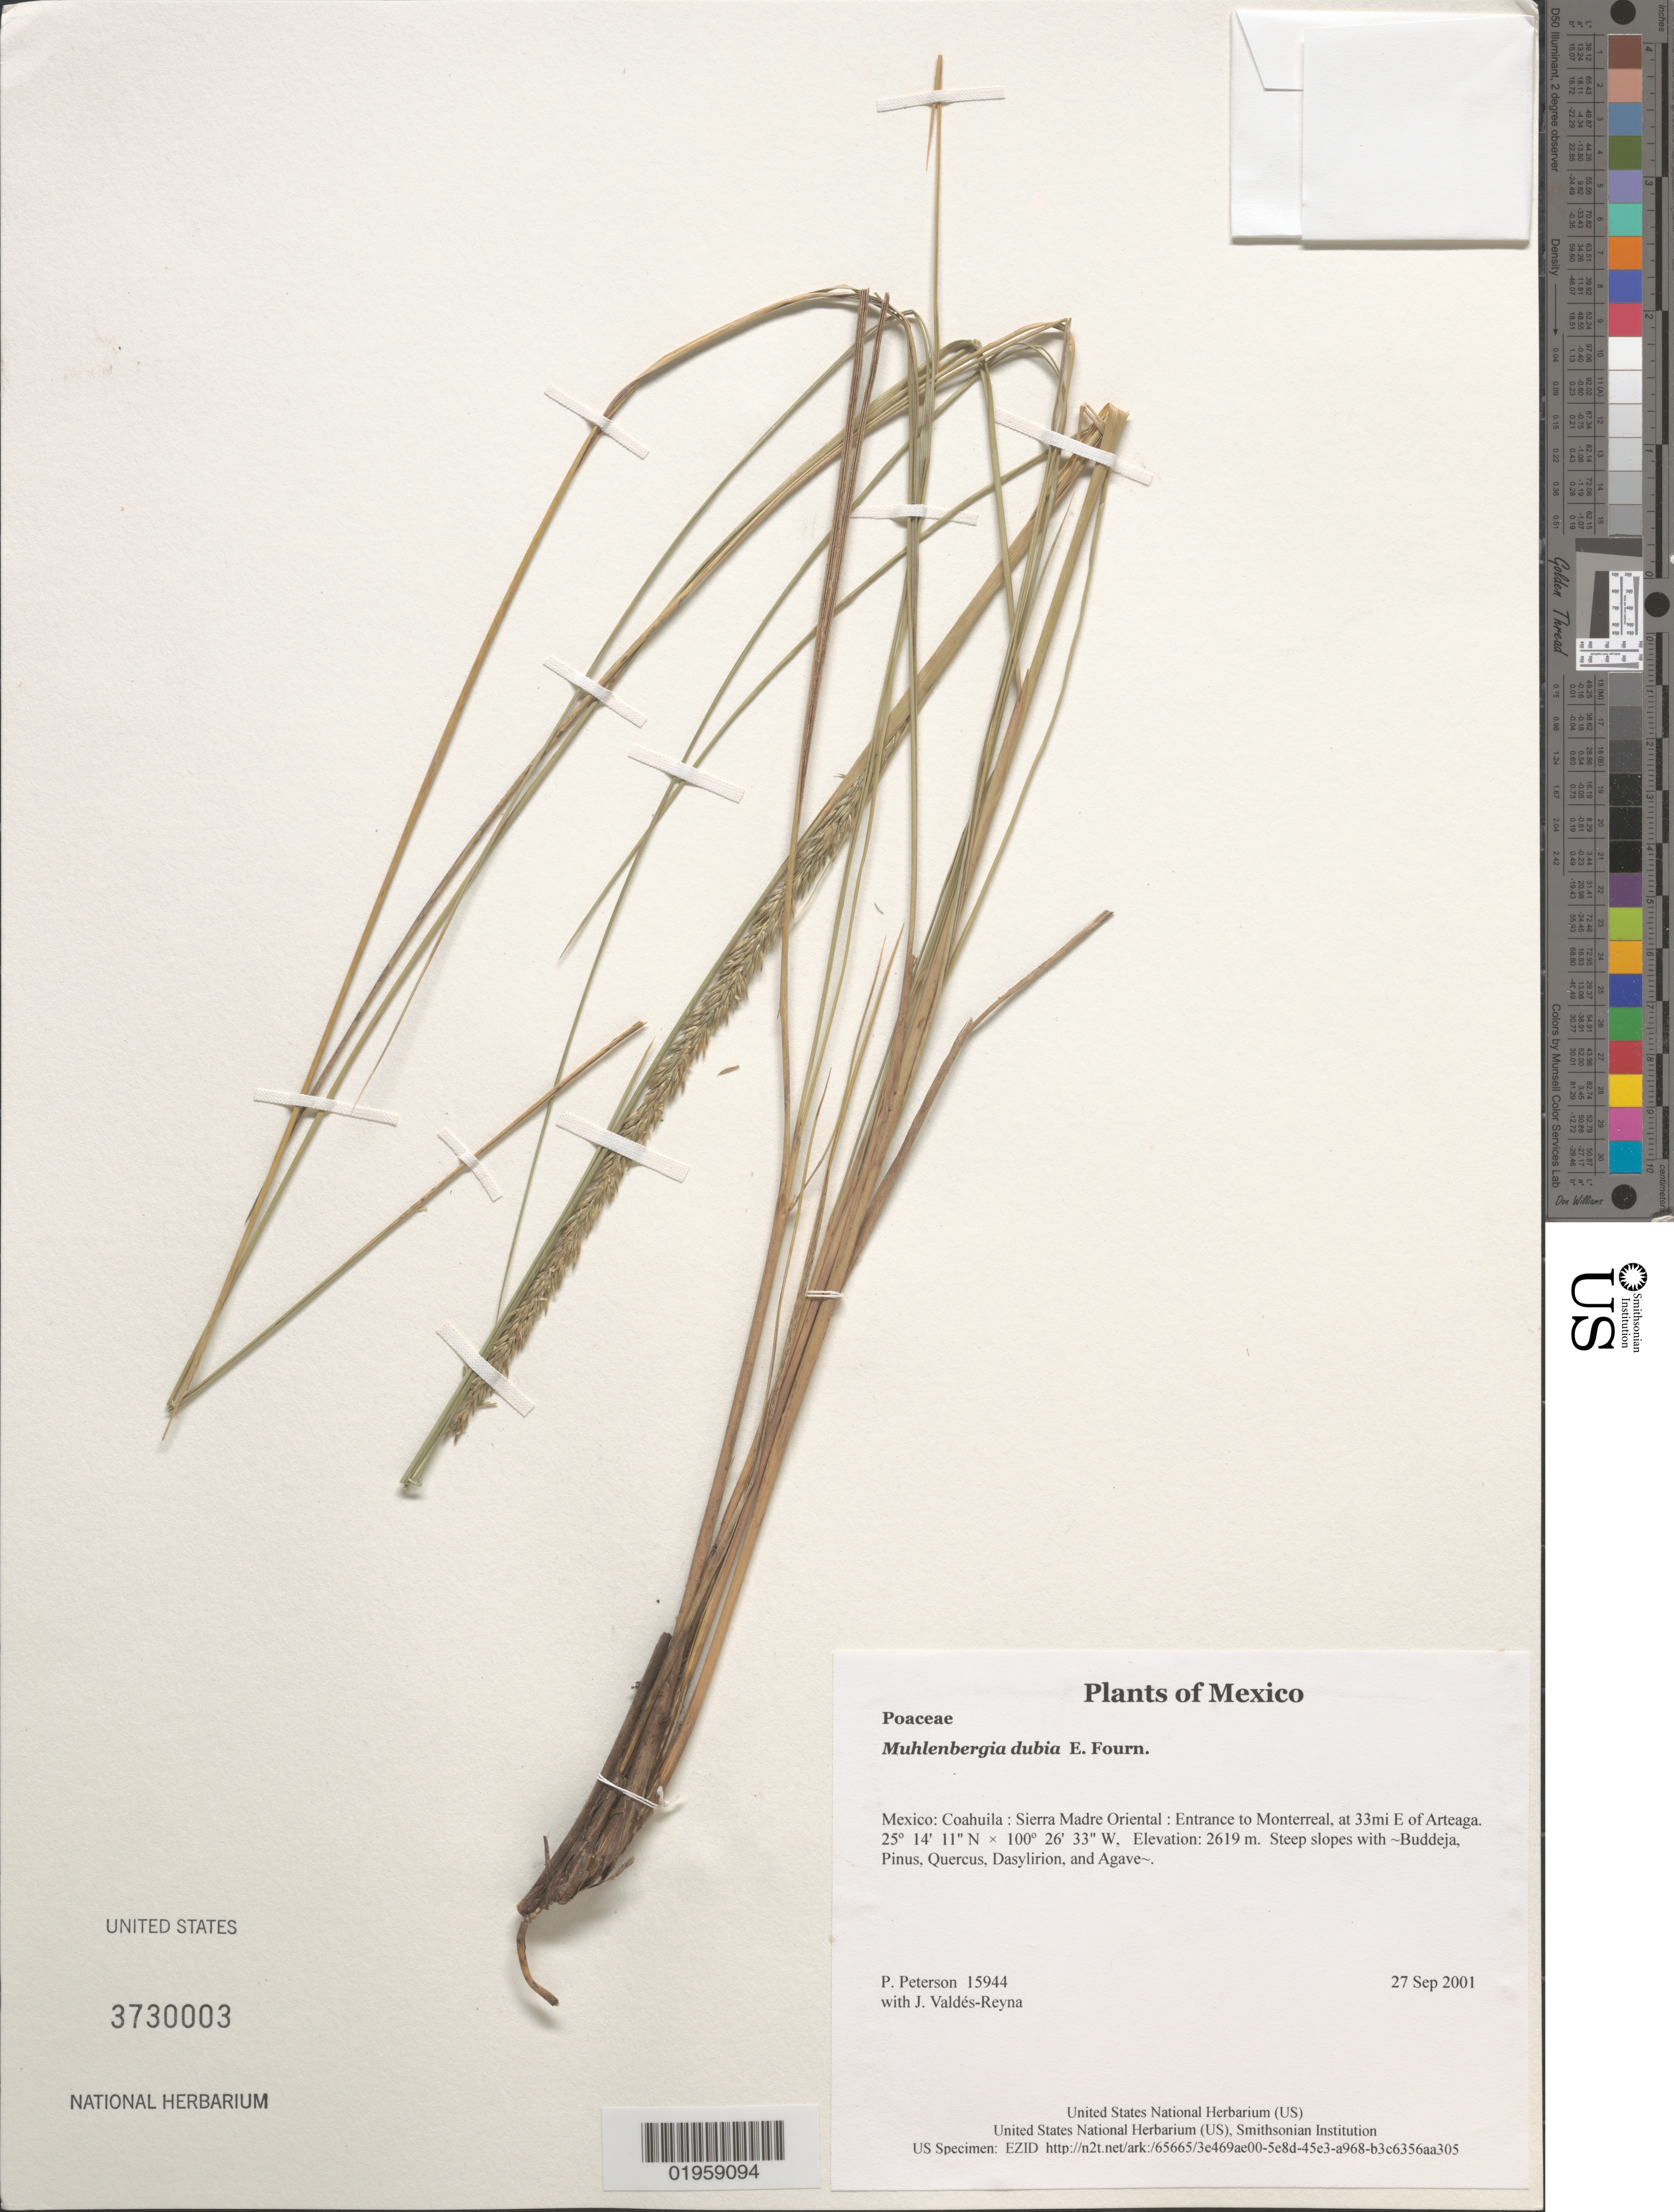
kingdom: Plantae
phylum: Tracheophyta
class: Liliopsida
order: Poales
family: Poaceae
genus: Muhlenbergia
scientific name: Muhlenbergia dubia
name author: E. Fourn.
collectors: P. M. Peterson & J. Valdés-Reyna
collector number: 15944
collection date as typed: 27 Sep 2001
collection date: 2001-09-27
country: Mexico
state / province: Coahuila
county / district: Sierra Madre Oriental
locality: Entrance to Monterreal, at 33mi E of Arteaga.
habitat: Steep slopes with ~Buddeja, Pinus, Quercus, Dasylirion, and Agave~.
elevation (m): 2619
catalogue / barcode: US 3730003